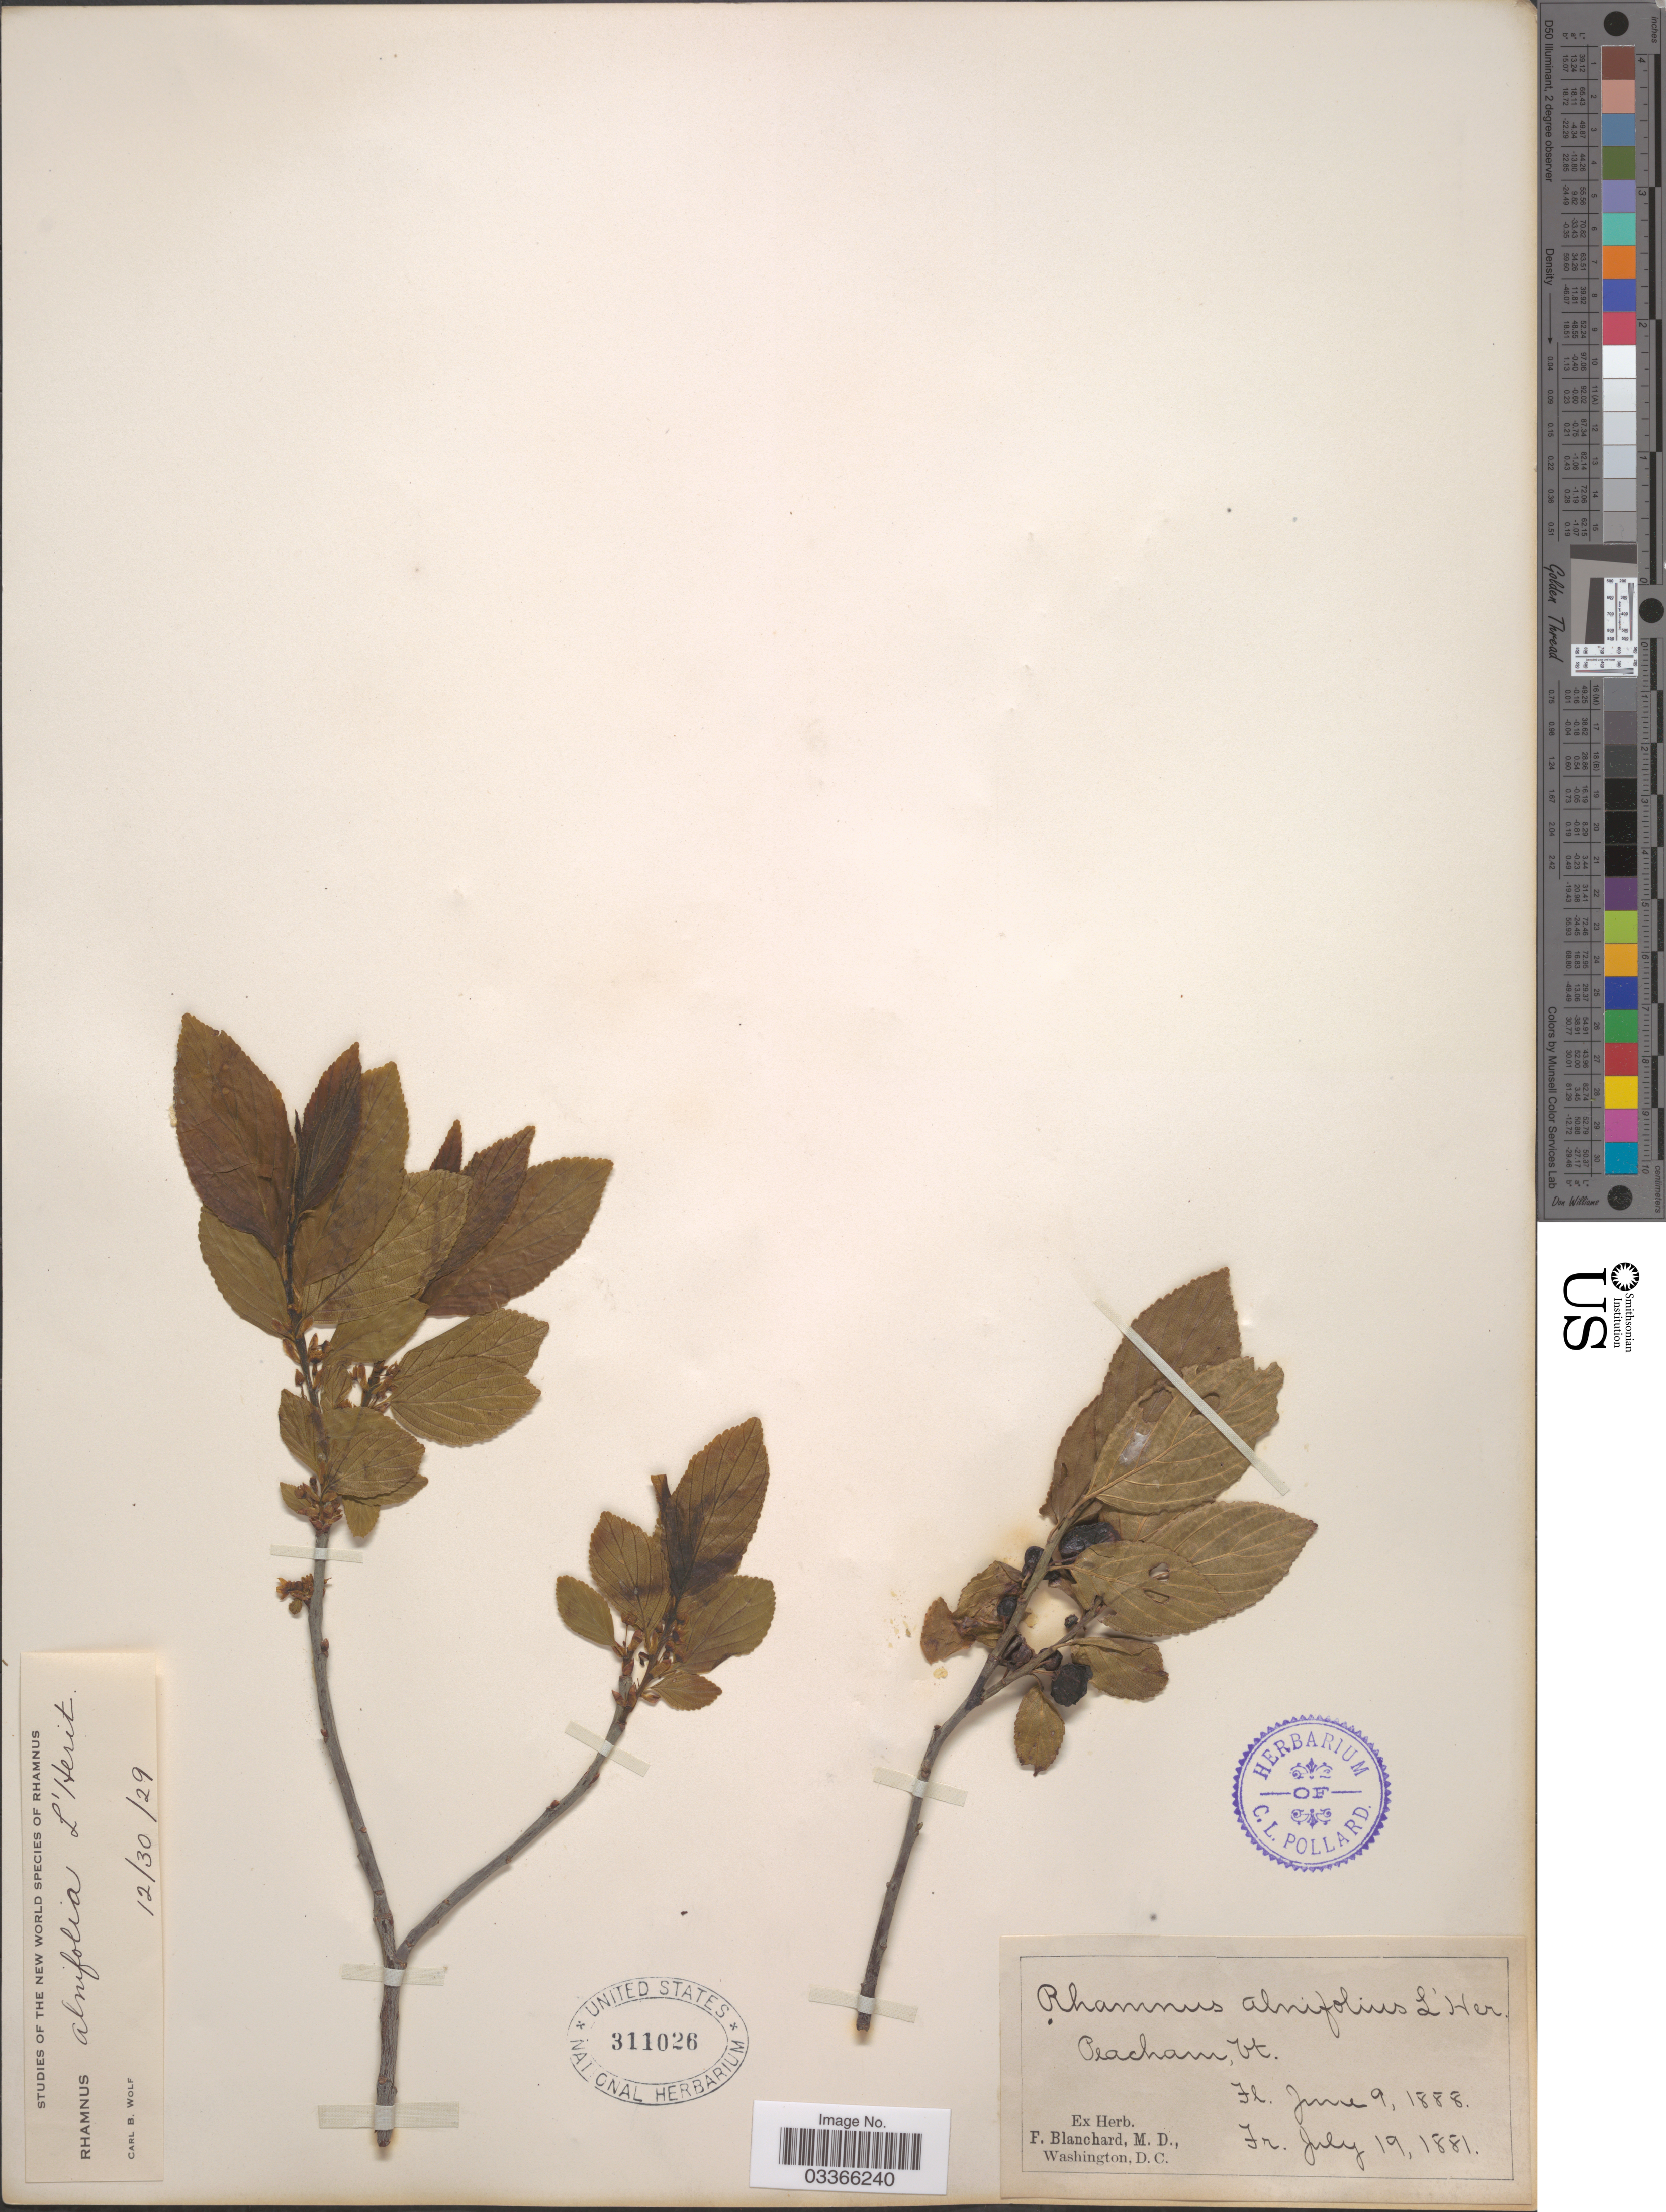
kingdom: Plantae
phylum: Tracheophyta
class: Magnoliopsida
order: Rosales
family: Rhamnaceae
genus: Rhamnus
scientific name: Rhamnus alnifolia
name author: L'Hér.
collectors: ex herb. F. Blanchard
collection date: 1881-07-19/1888-06-09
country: United States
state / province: Vermont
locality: Peacham.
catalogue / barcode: US 311026